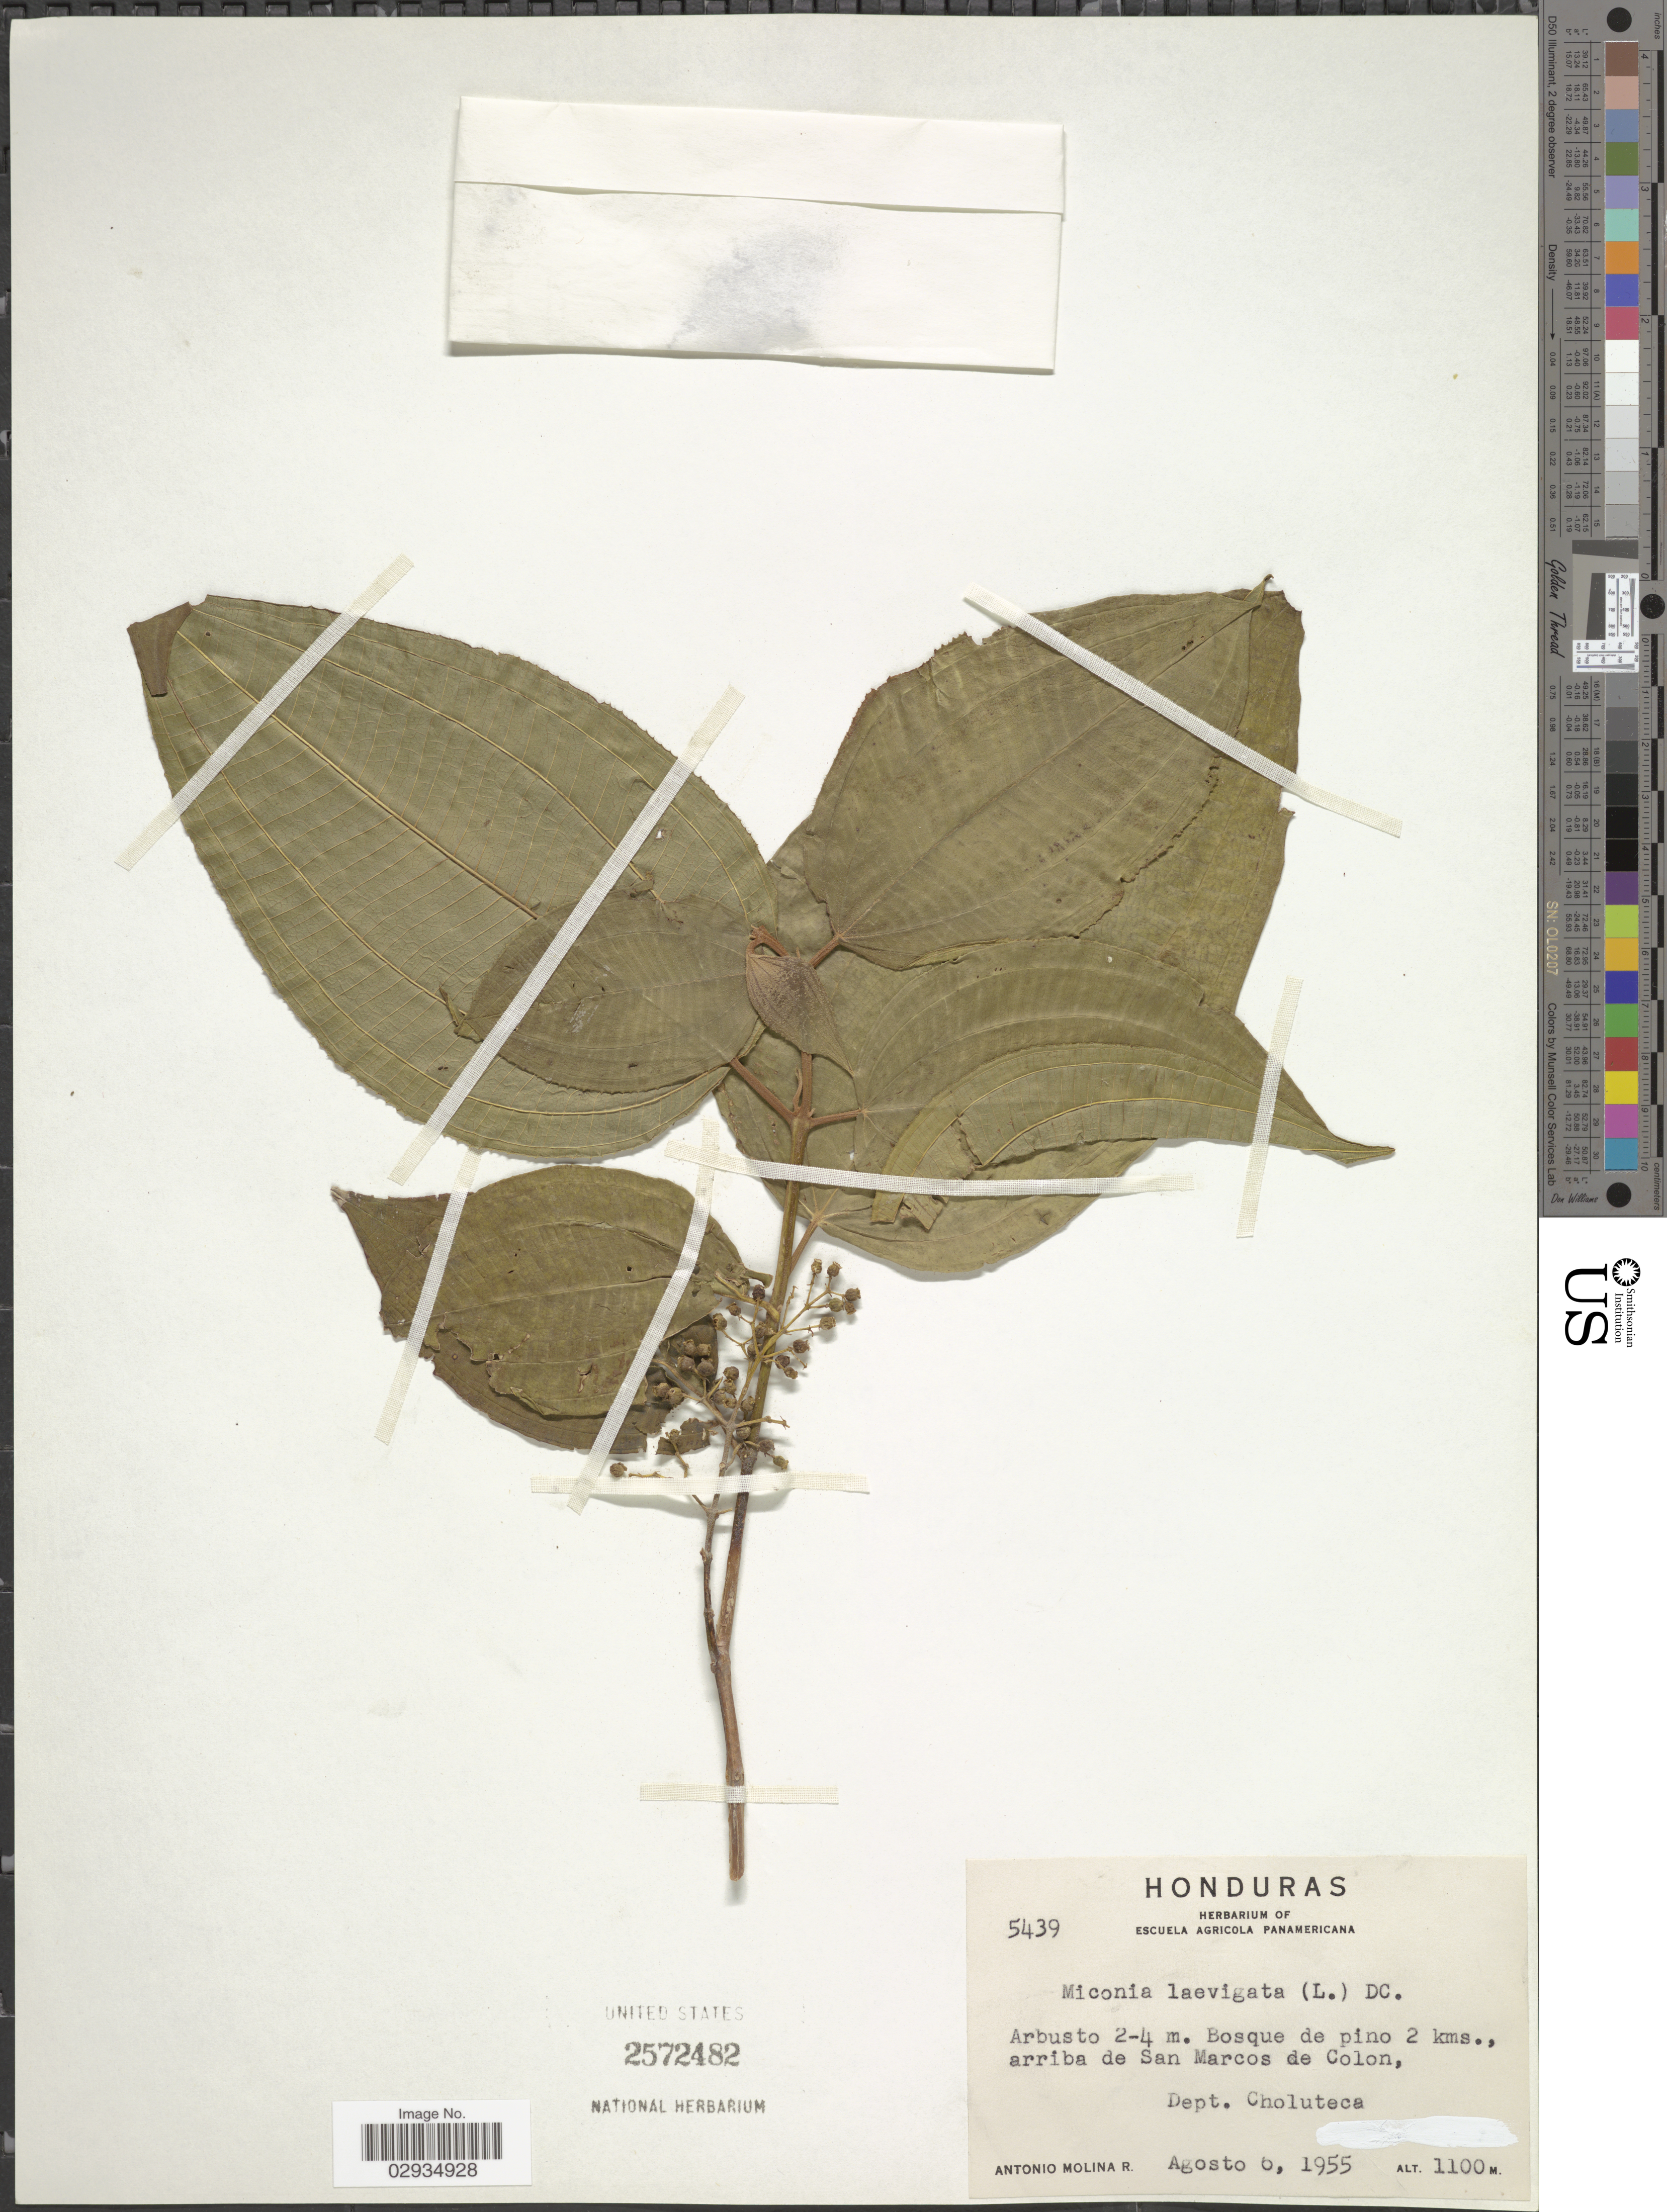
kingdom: Plantae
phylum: Tracheophyta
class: Magnoliopsida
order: Myrtales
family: Melastomataceae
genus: Miconia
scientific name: Miconia laevigata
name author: (L.) D. Don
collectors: A. Molina R.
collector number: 5439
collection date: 1955-08-06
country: Honduras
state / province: Choluteca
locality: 2 kms., arriba de San Marcos de Colon, Dept. Choluteca.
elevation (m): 1100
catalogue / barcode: US 2572482